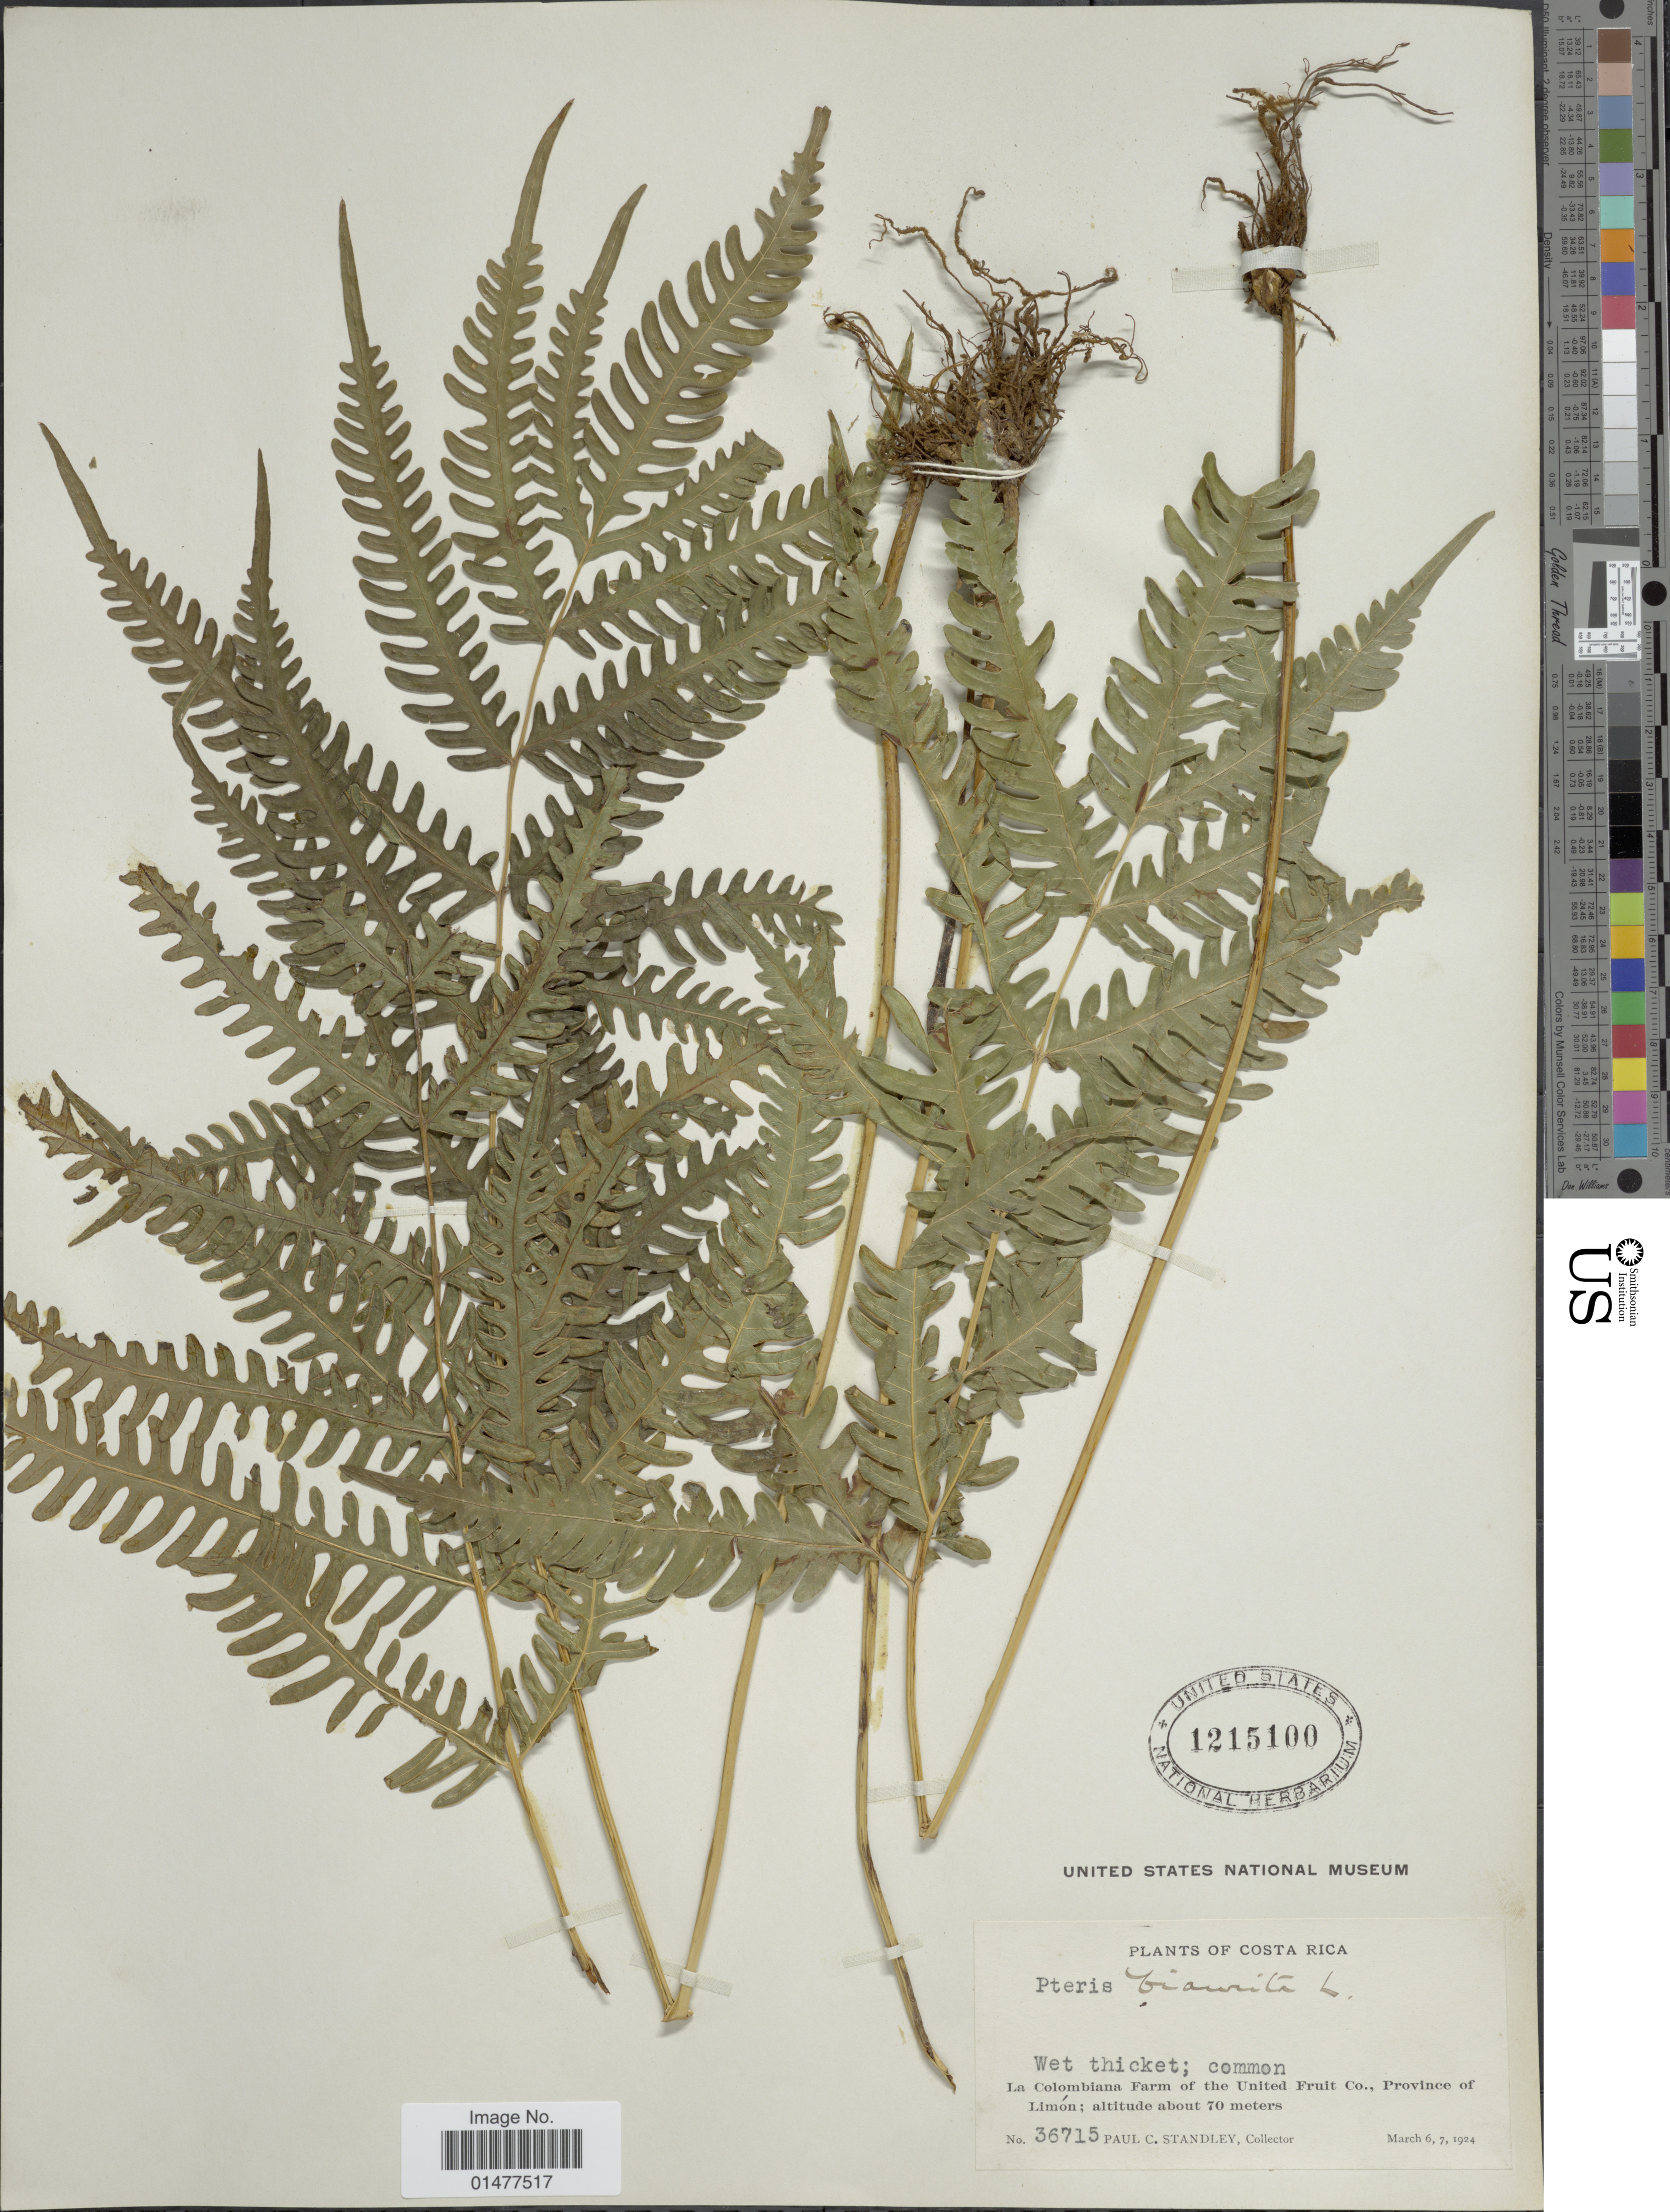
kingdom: Plantae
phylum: Tracheophyta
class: Polypodiopsida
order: Polypodiales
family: Pteridaceae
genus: Pteris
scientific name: Pteris biaurita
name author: L.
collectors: P. C. Standley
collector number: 36715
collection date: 1924-03-06/1924-03-07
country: Costa Rica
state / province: Limón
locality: La Colombiana Farm of the United Fruit Co.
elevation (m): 70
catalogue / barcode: US 1215100